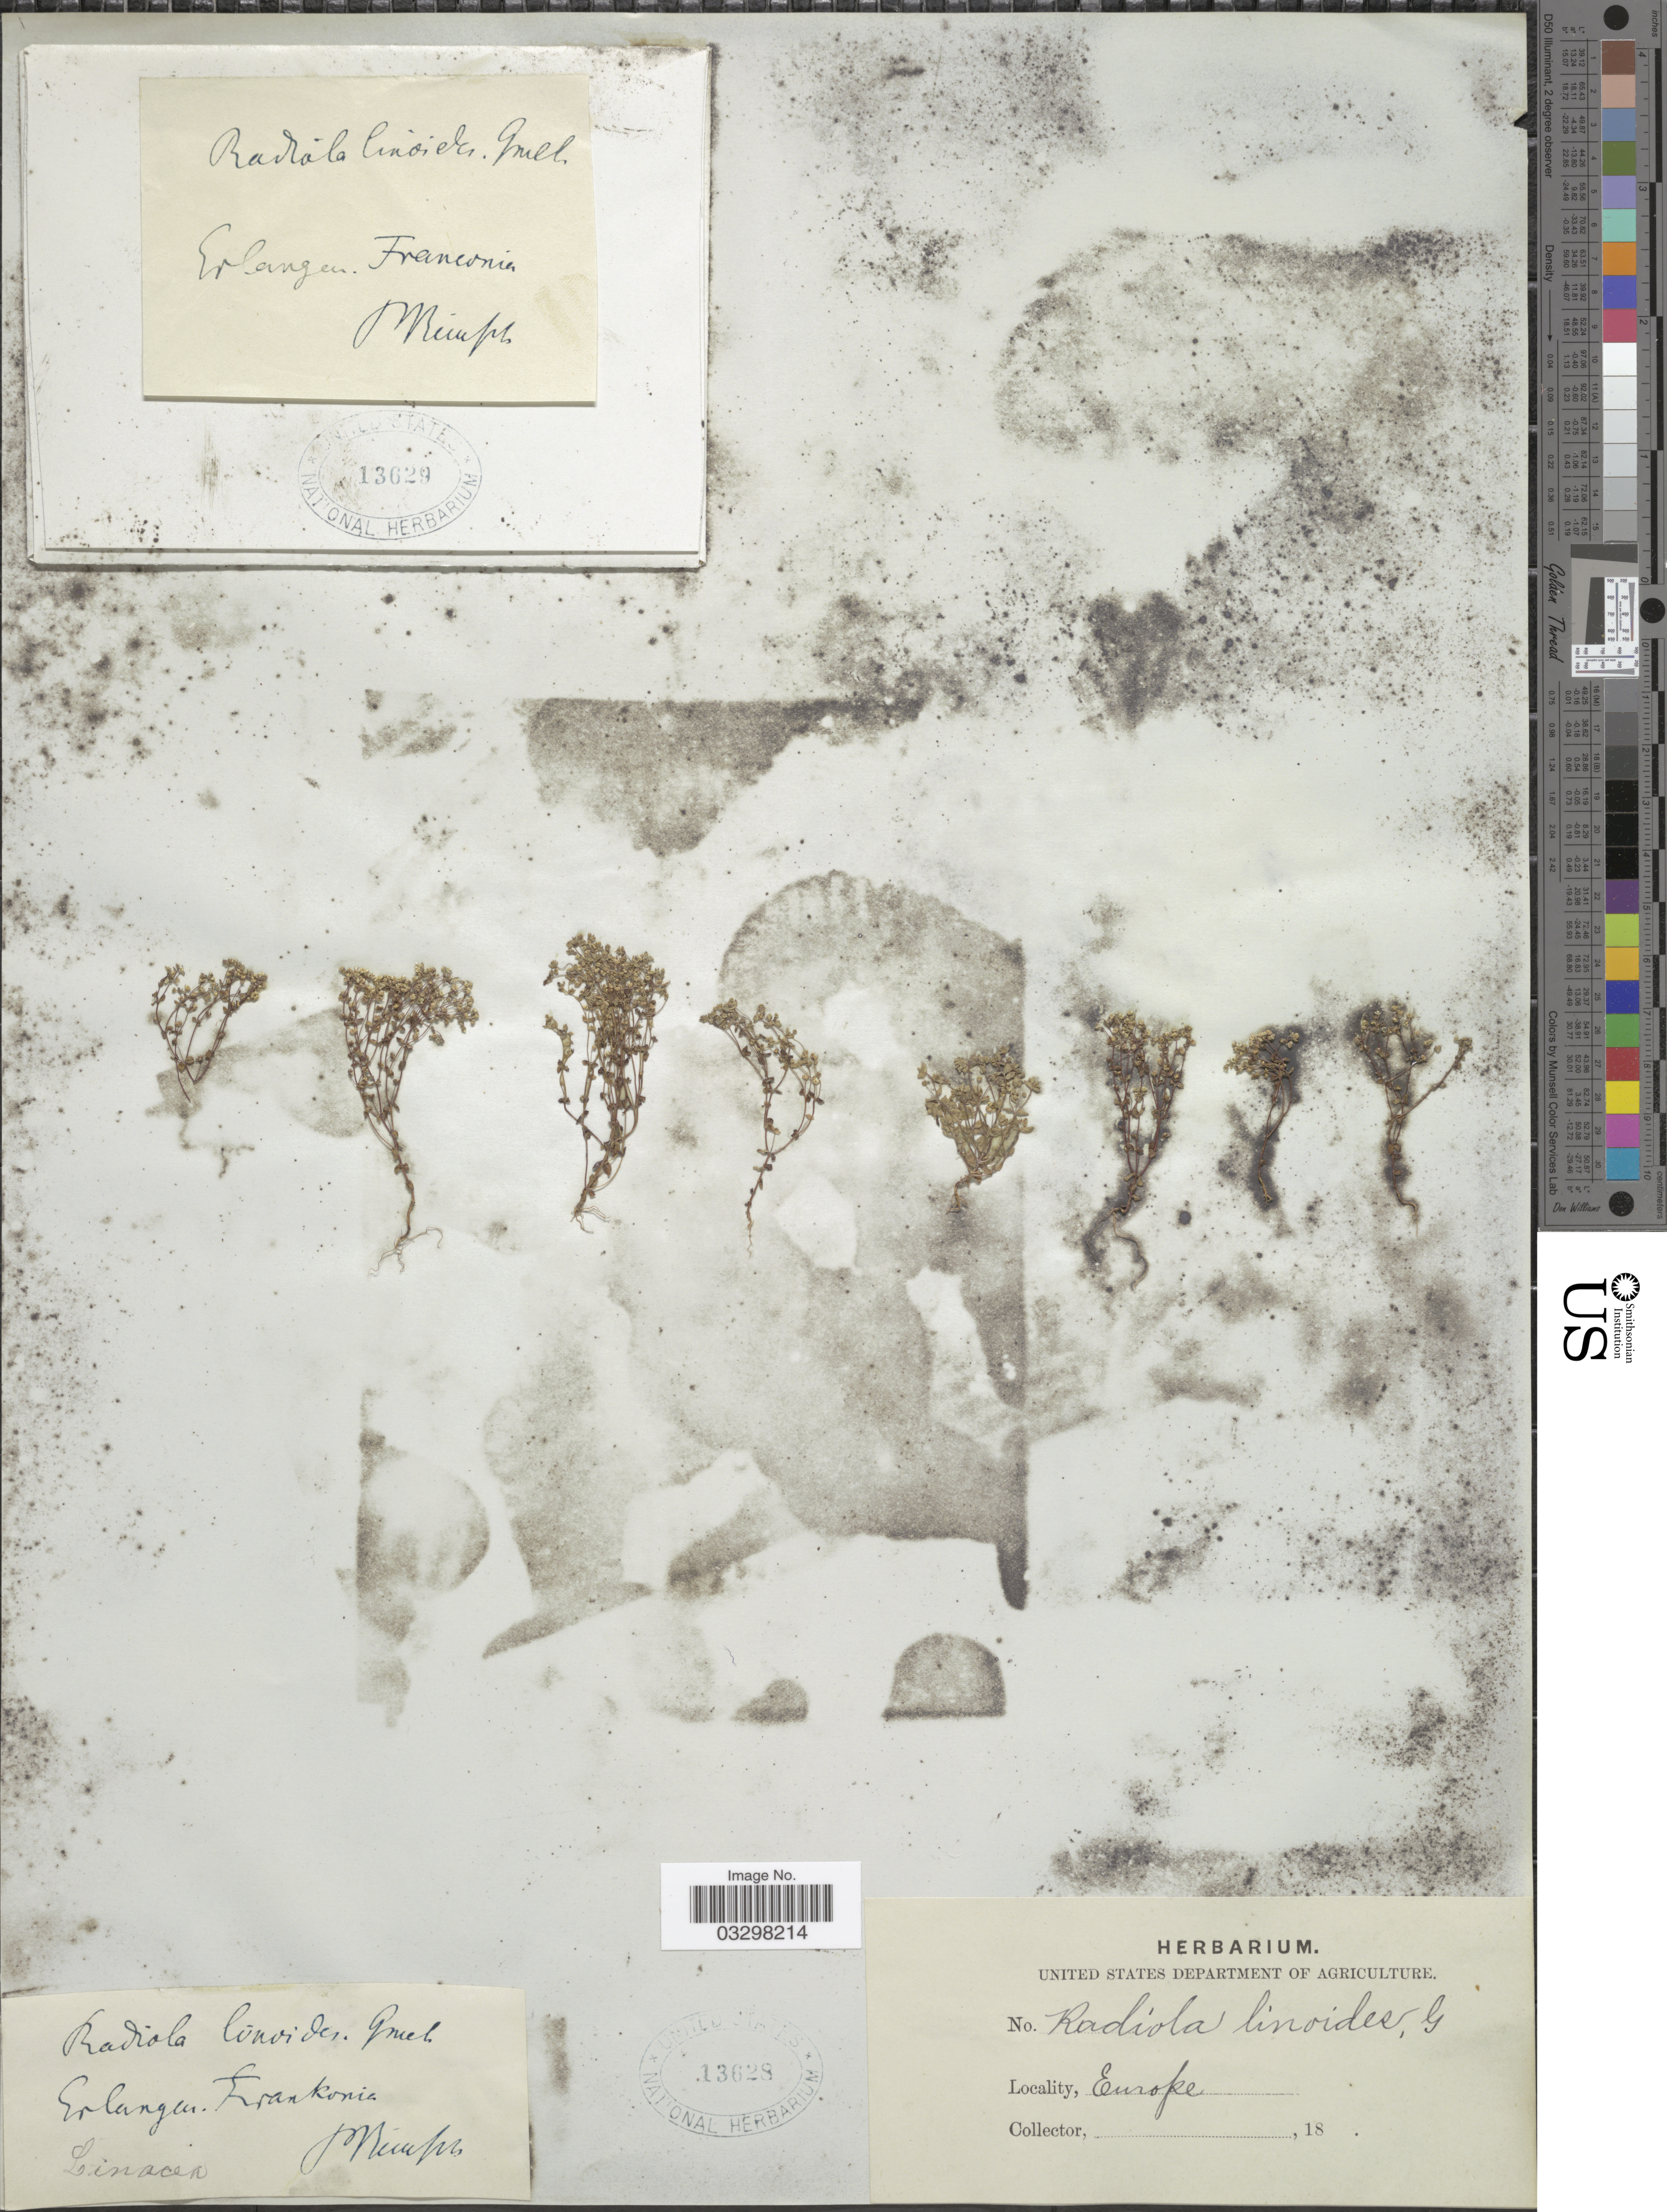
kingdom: Plantae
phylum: Tracheophyta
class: Magnoliopsida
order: Malpighiales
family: Linaceae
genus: Radiola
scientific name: Radiola linoides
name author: Roth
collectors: P. Reinsch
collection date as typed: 18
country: Germany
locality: Erlangen. Frankonia. Europe.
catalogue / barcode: US 13628